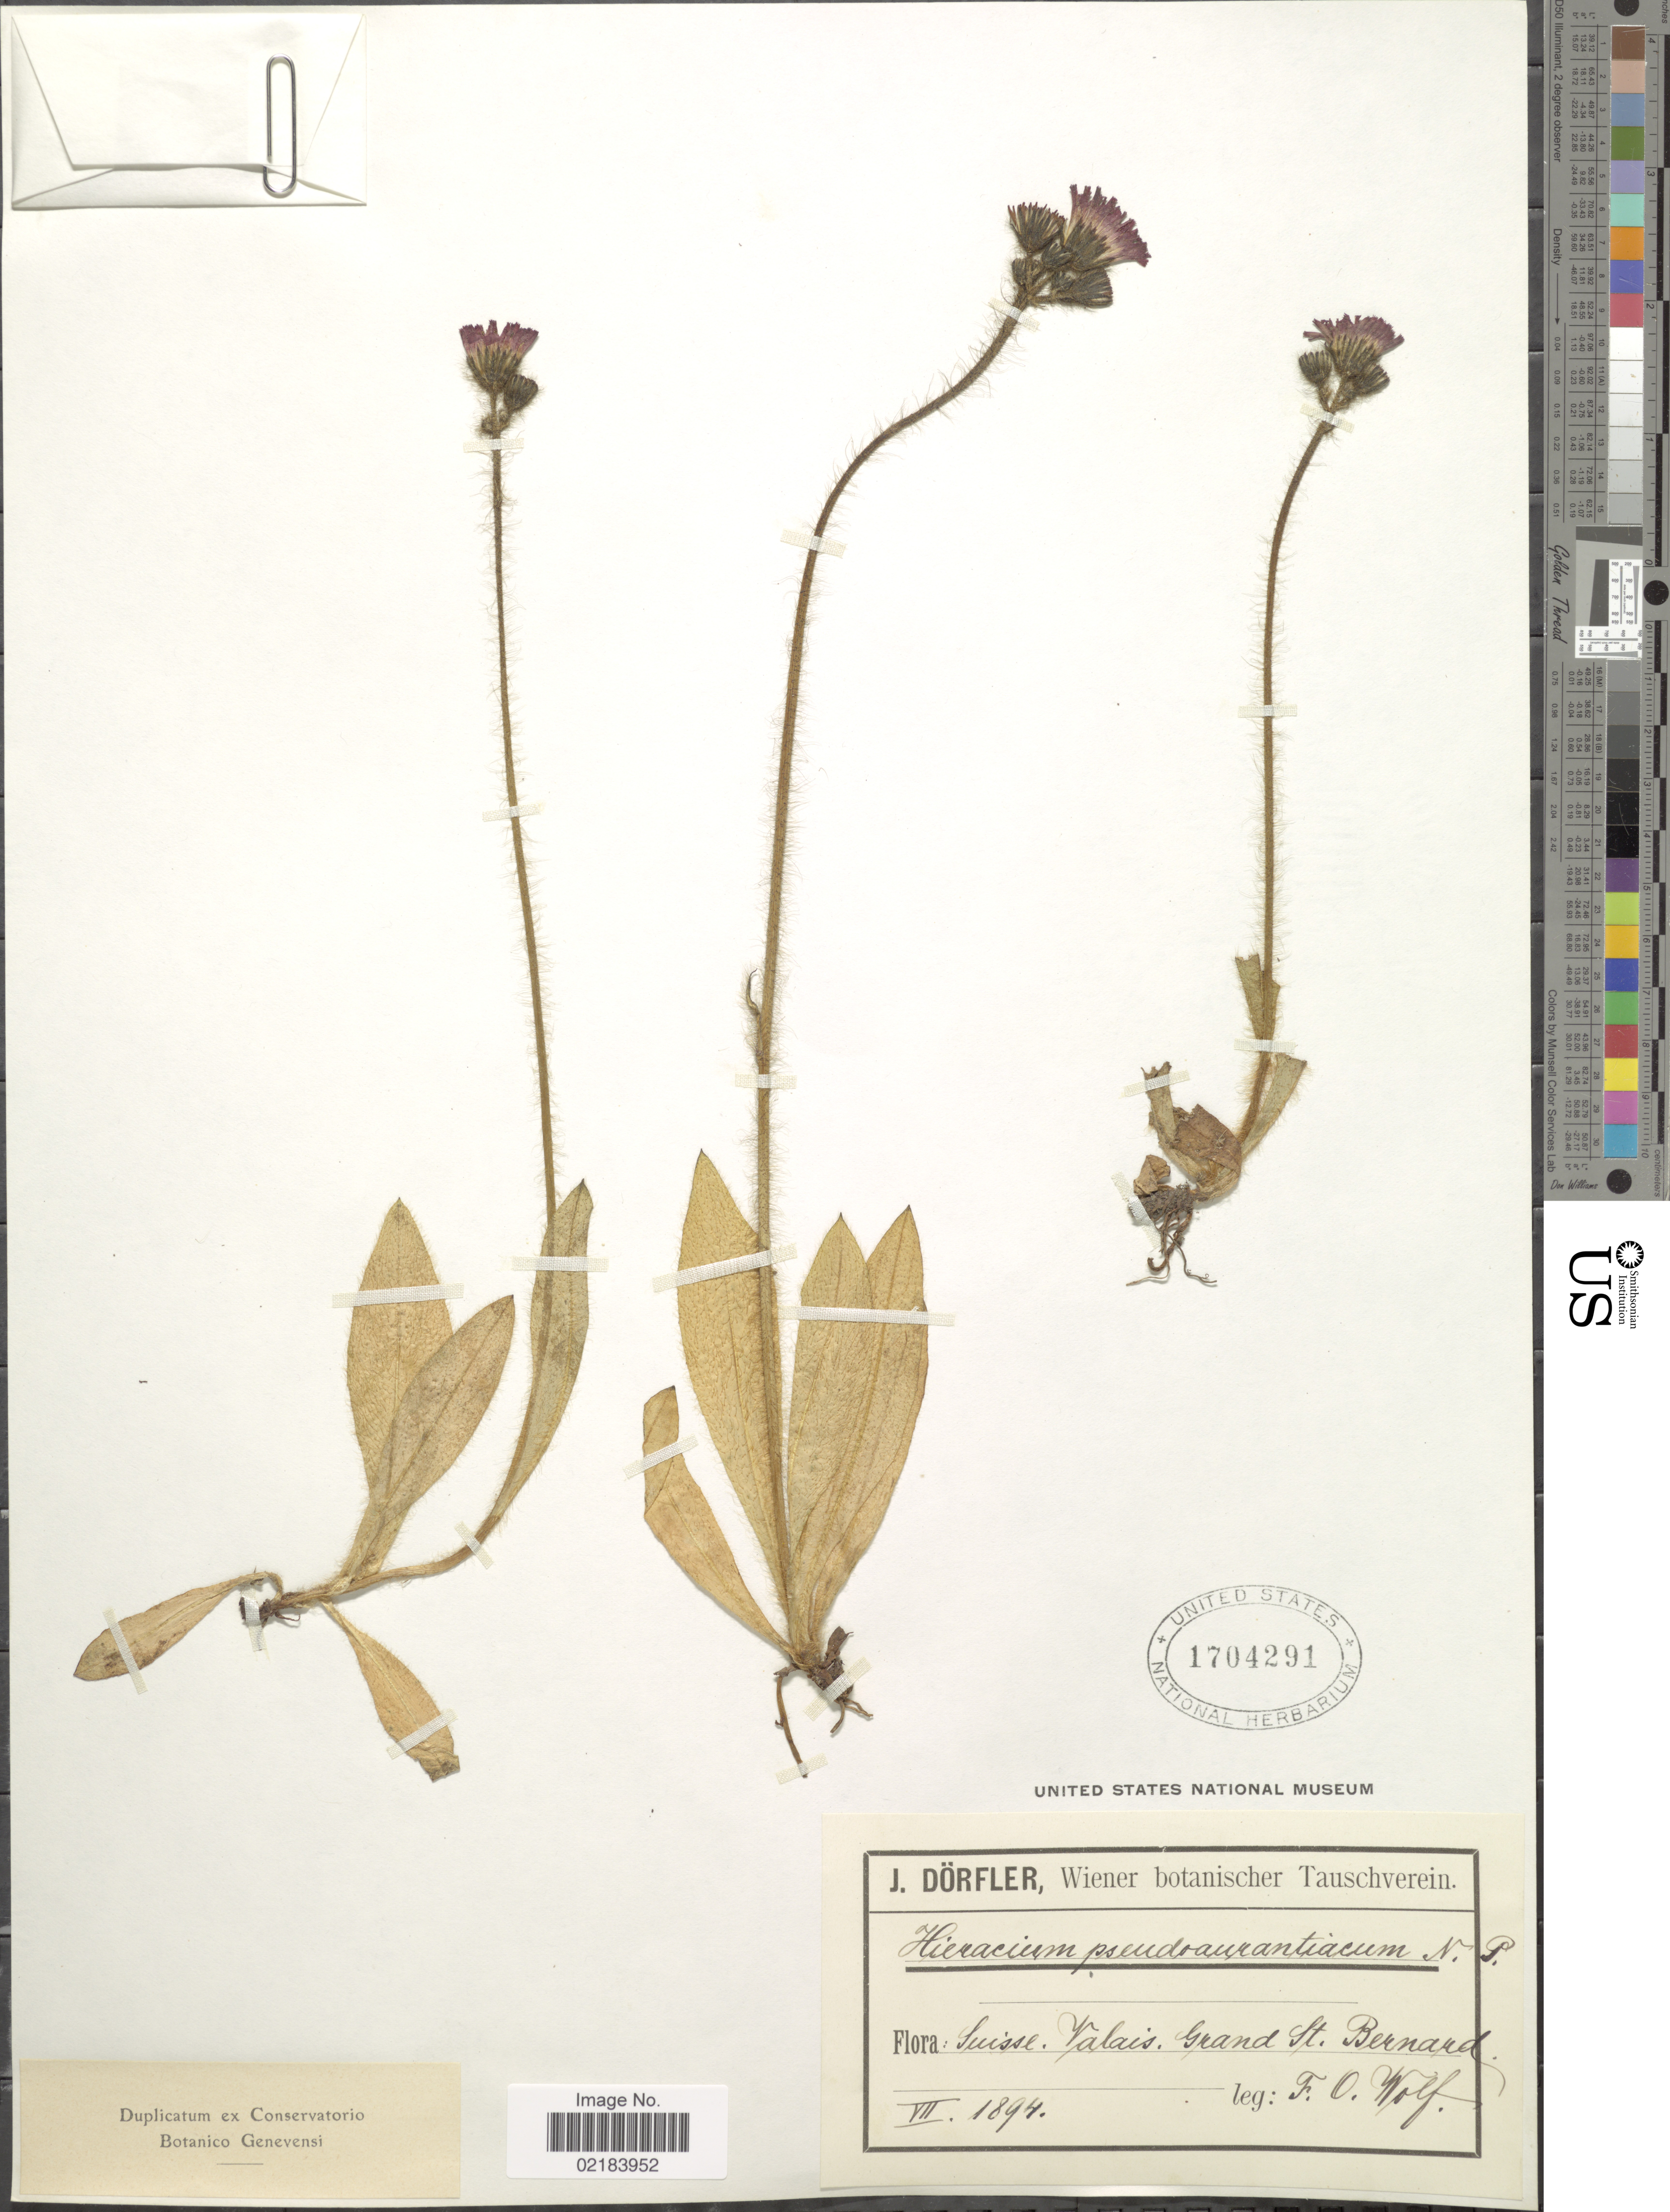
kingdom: Plantae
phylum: Tracheophyta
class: Magnoliopsida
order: Asterales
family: Asteraceae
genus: Hieracium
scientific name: Hieracium repandulare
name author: Druce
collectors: F. Wolf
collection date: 1894-07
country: Switzerland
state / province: Valais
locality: Suisse Grand St. Bernard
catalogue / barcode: US 1704291